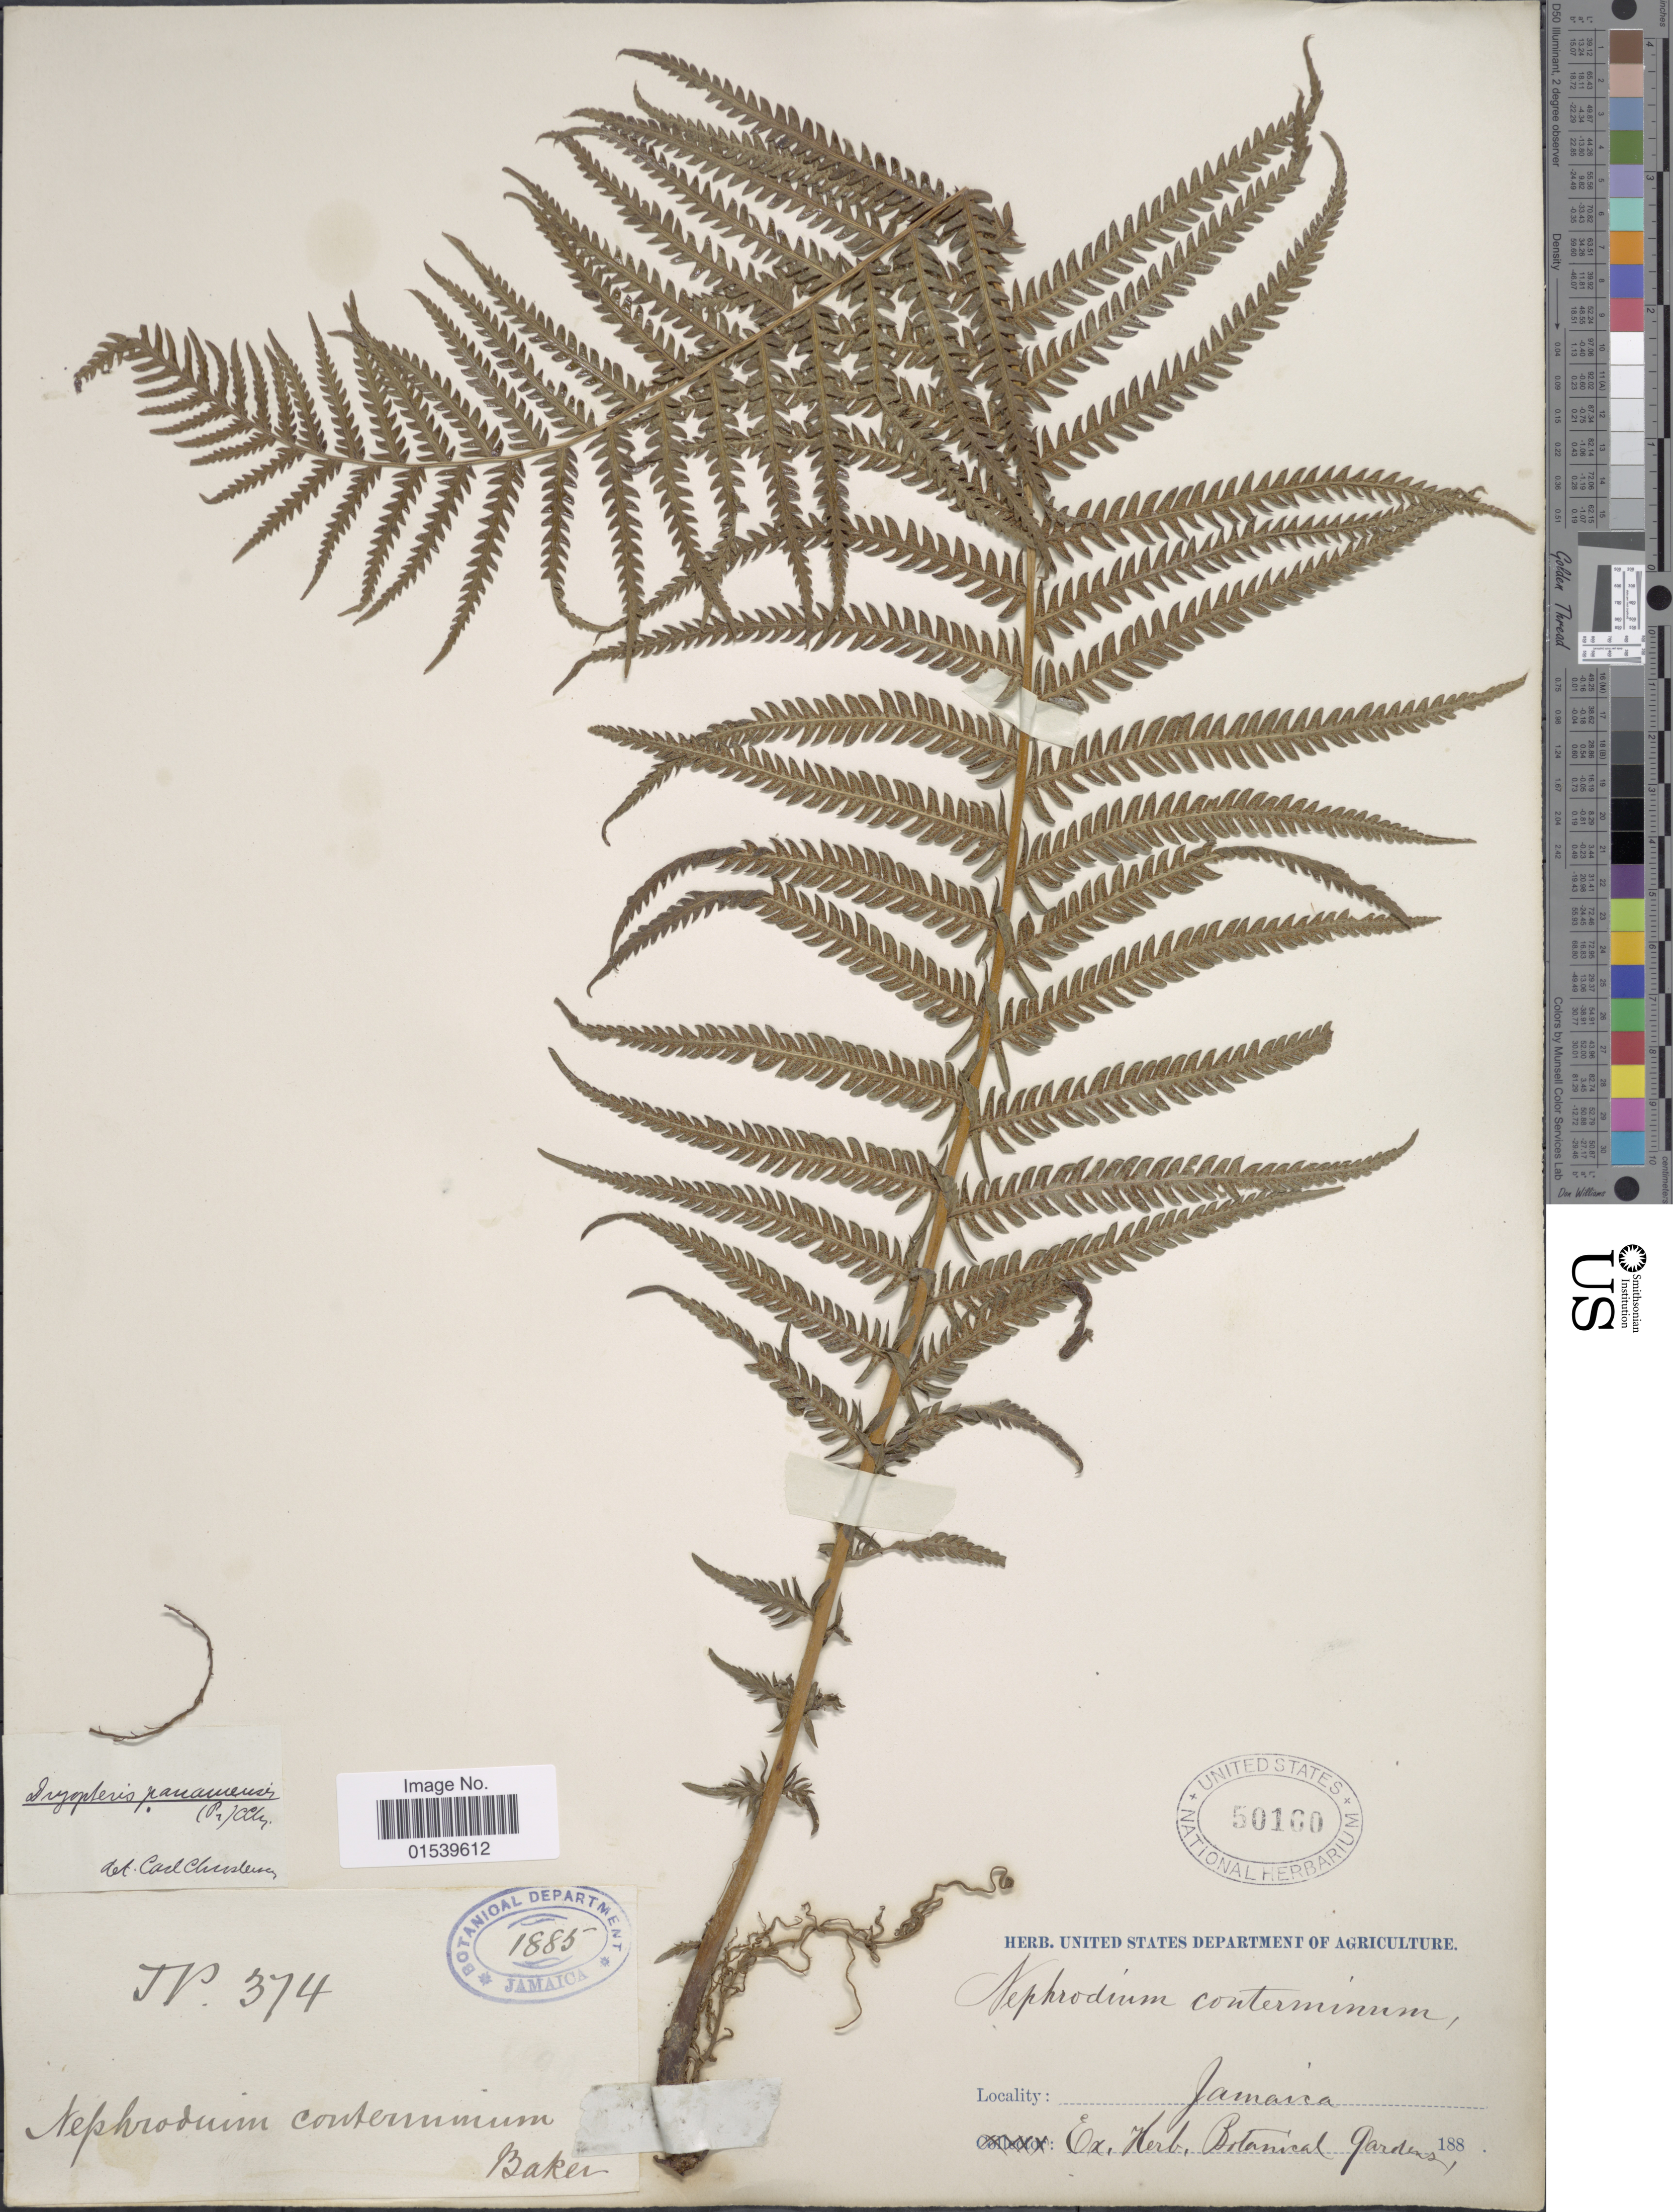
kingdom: Plantae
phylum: Tracheophyta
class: Polypodiopsida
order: Polypodiales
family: Thelypteridaceae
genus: Amauropelta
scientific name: Amauropelta resinifera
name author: (Desv.) Pic. Serm.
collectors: J.P.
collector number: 374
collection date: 1885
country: Jamaica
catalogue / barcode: US 50160